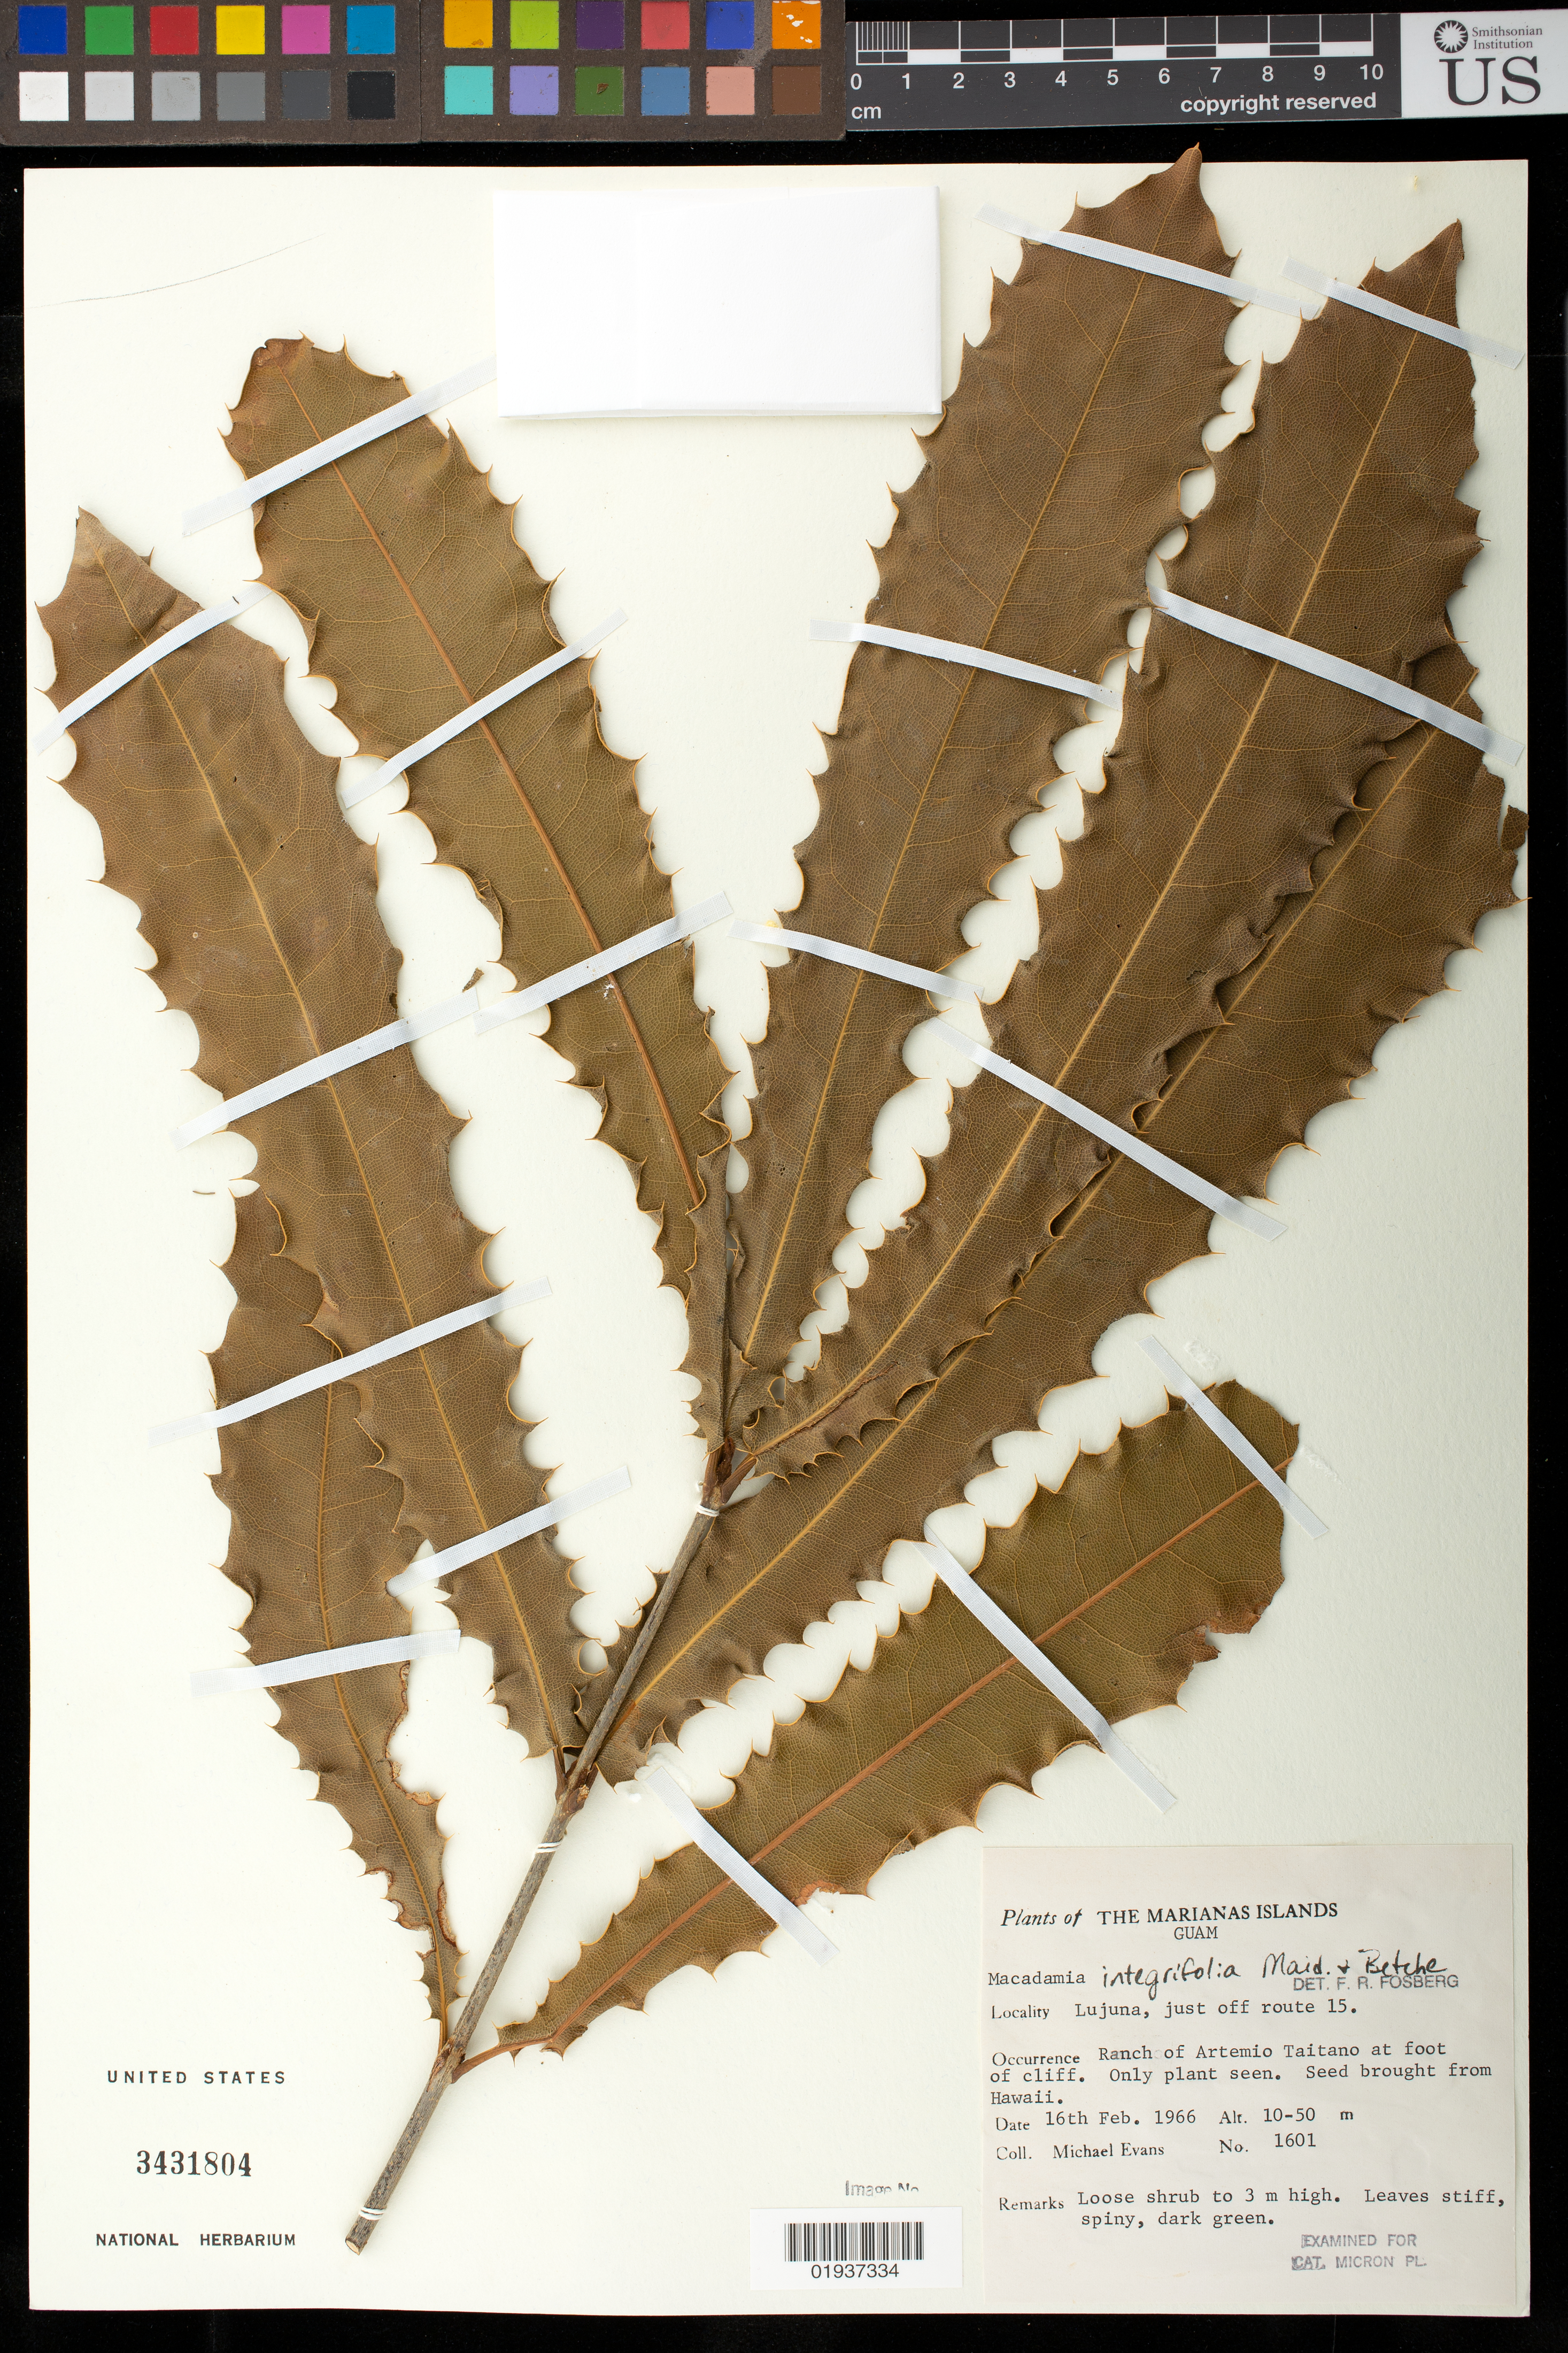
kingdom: Plantae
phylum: Tracheophyta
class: Magnoliopsida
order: Proteales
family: Proteaceae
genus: Macadamia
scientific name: Macadamia integrifolia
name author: Maiden & Betche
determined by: Fosberg, F. R.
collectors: M. Evans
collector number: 1601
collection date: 1966-02-16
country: Guam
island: Guam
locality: Lujuna, just off route 15, ranch of Artemio Taitano at foot of cliff.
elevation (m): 10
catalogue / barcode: US 3431804